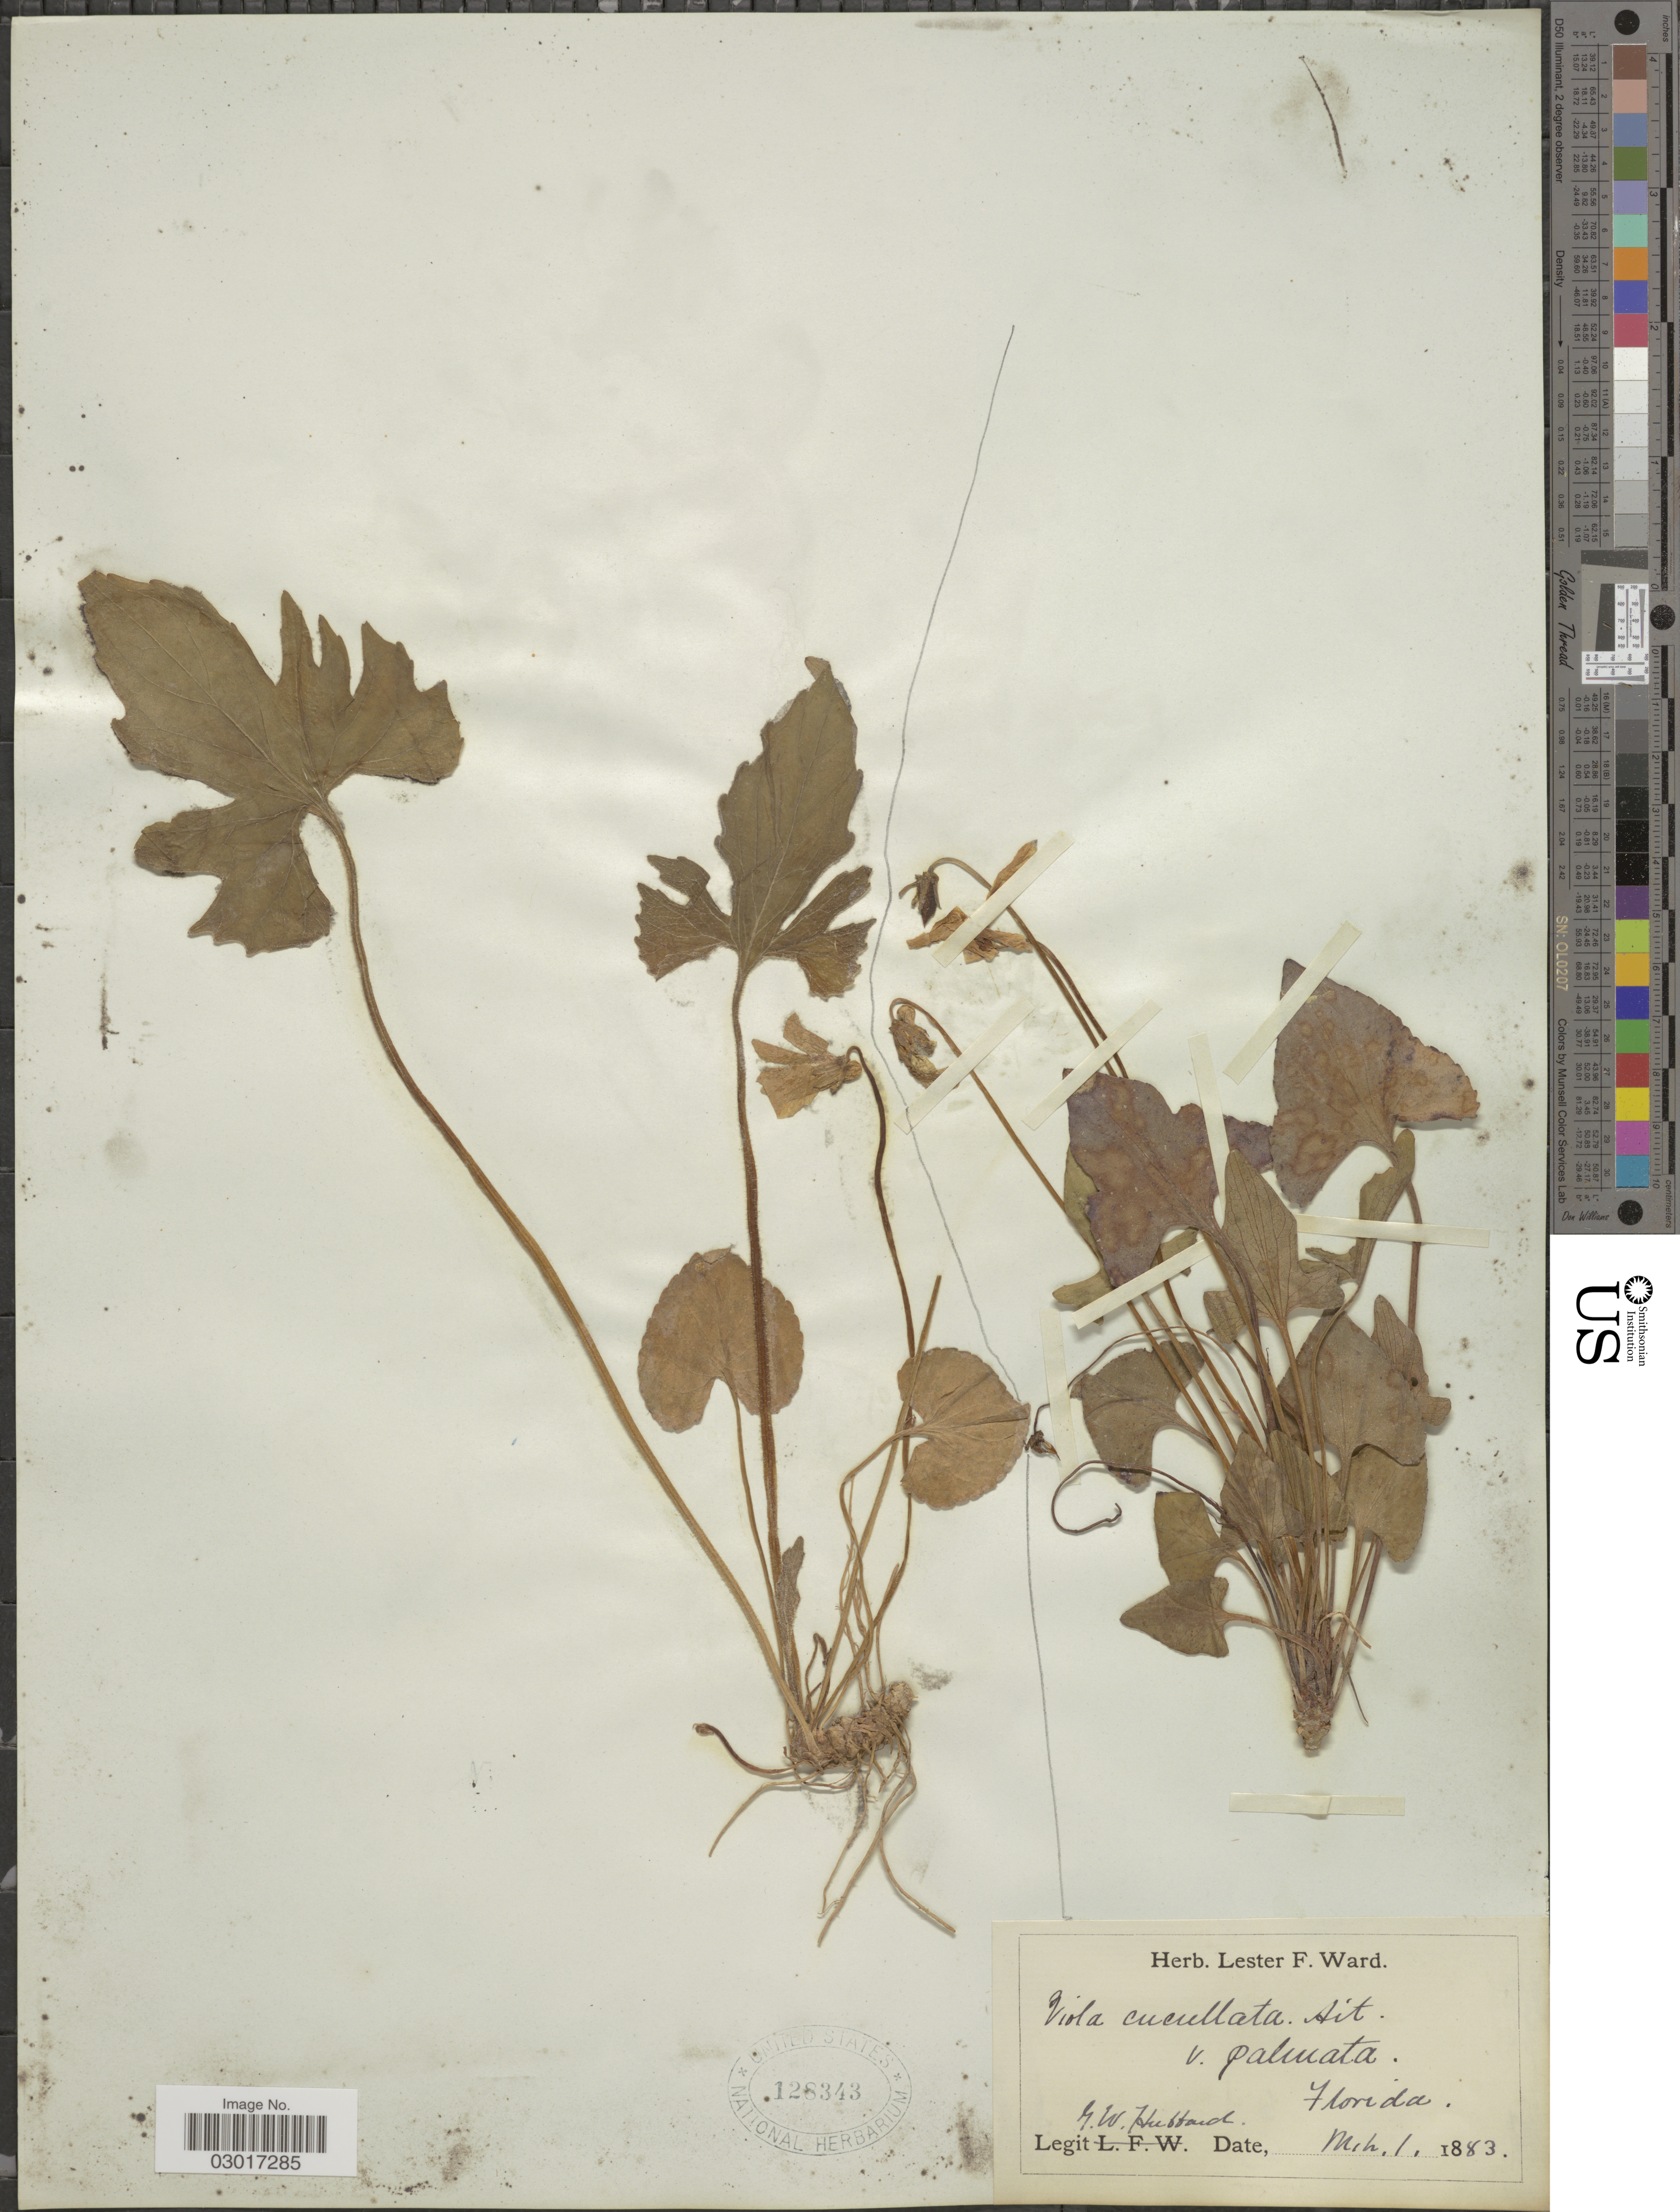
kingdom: Plantae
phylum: Tracheophyta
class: Magnoliopsida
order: Malpighiales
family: Violaceae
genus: Viola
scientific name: Viola triloba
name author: Schwein.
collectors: G. W. Hubbard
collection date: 1883-03-01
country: United States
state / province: Florida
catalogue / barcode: US 128343